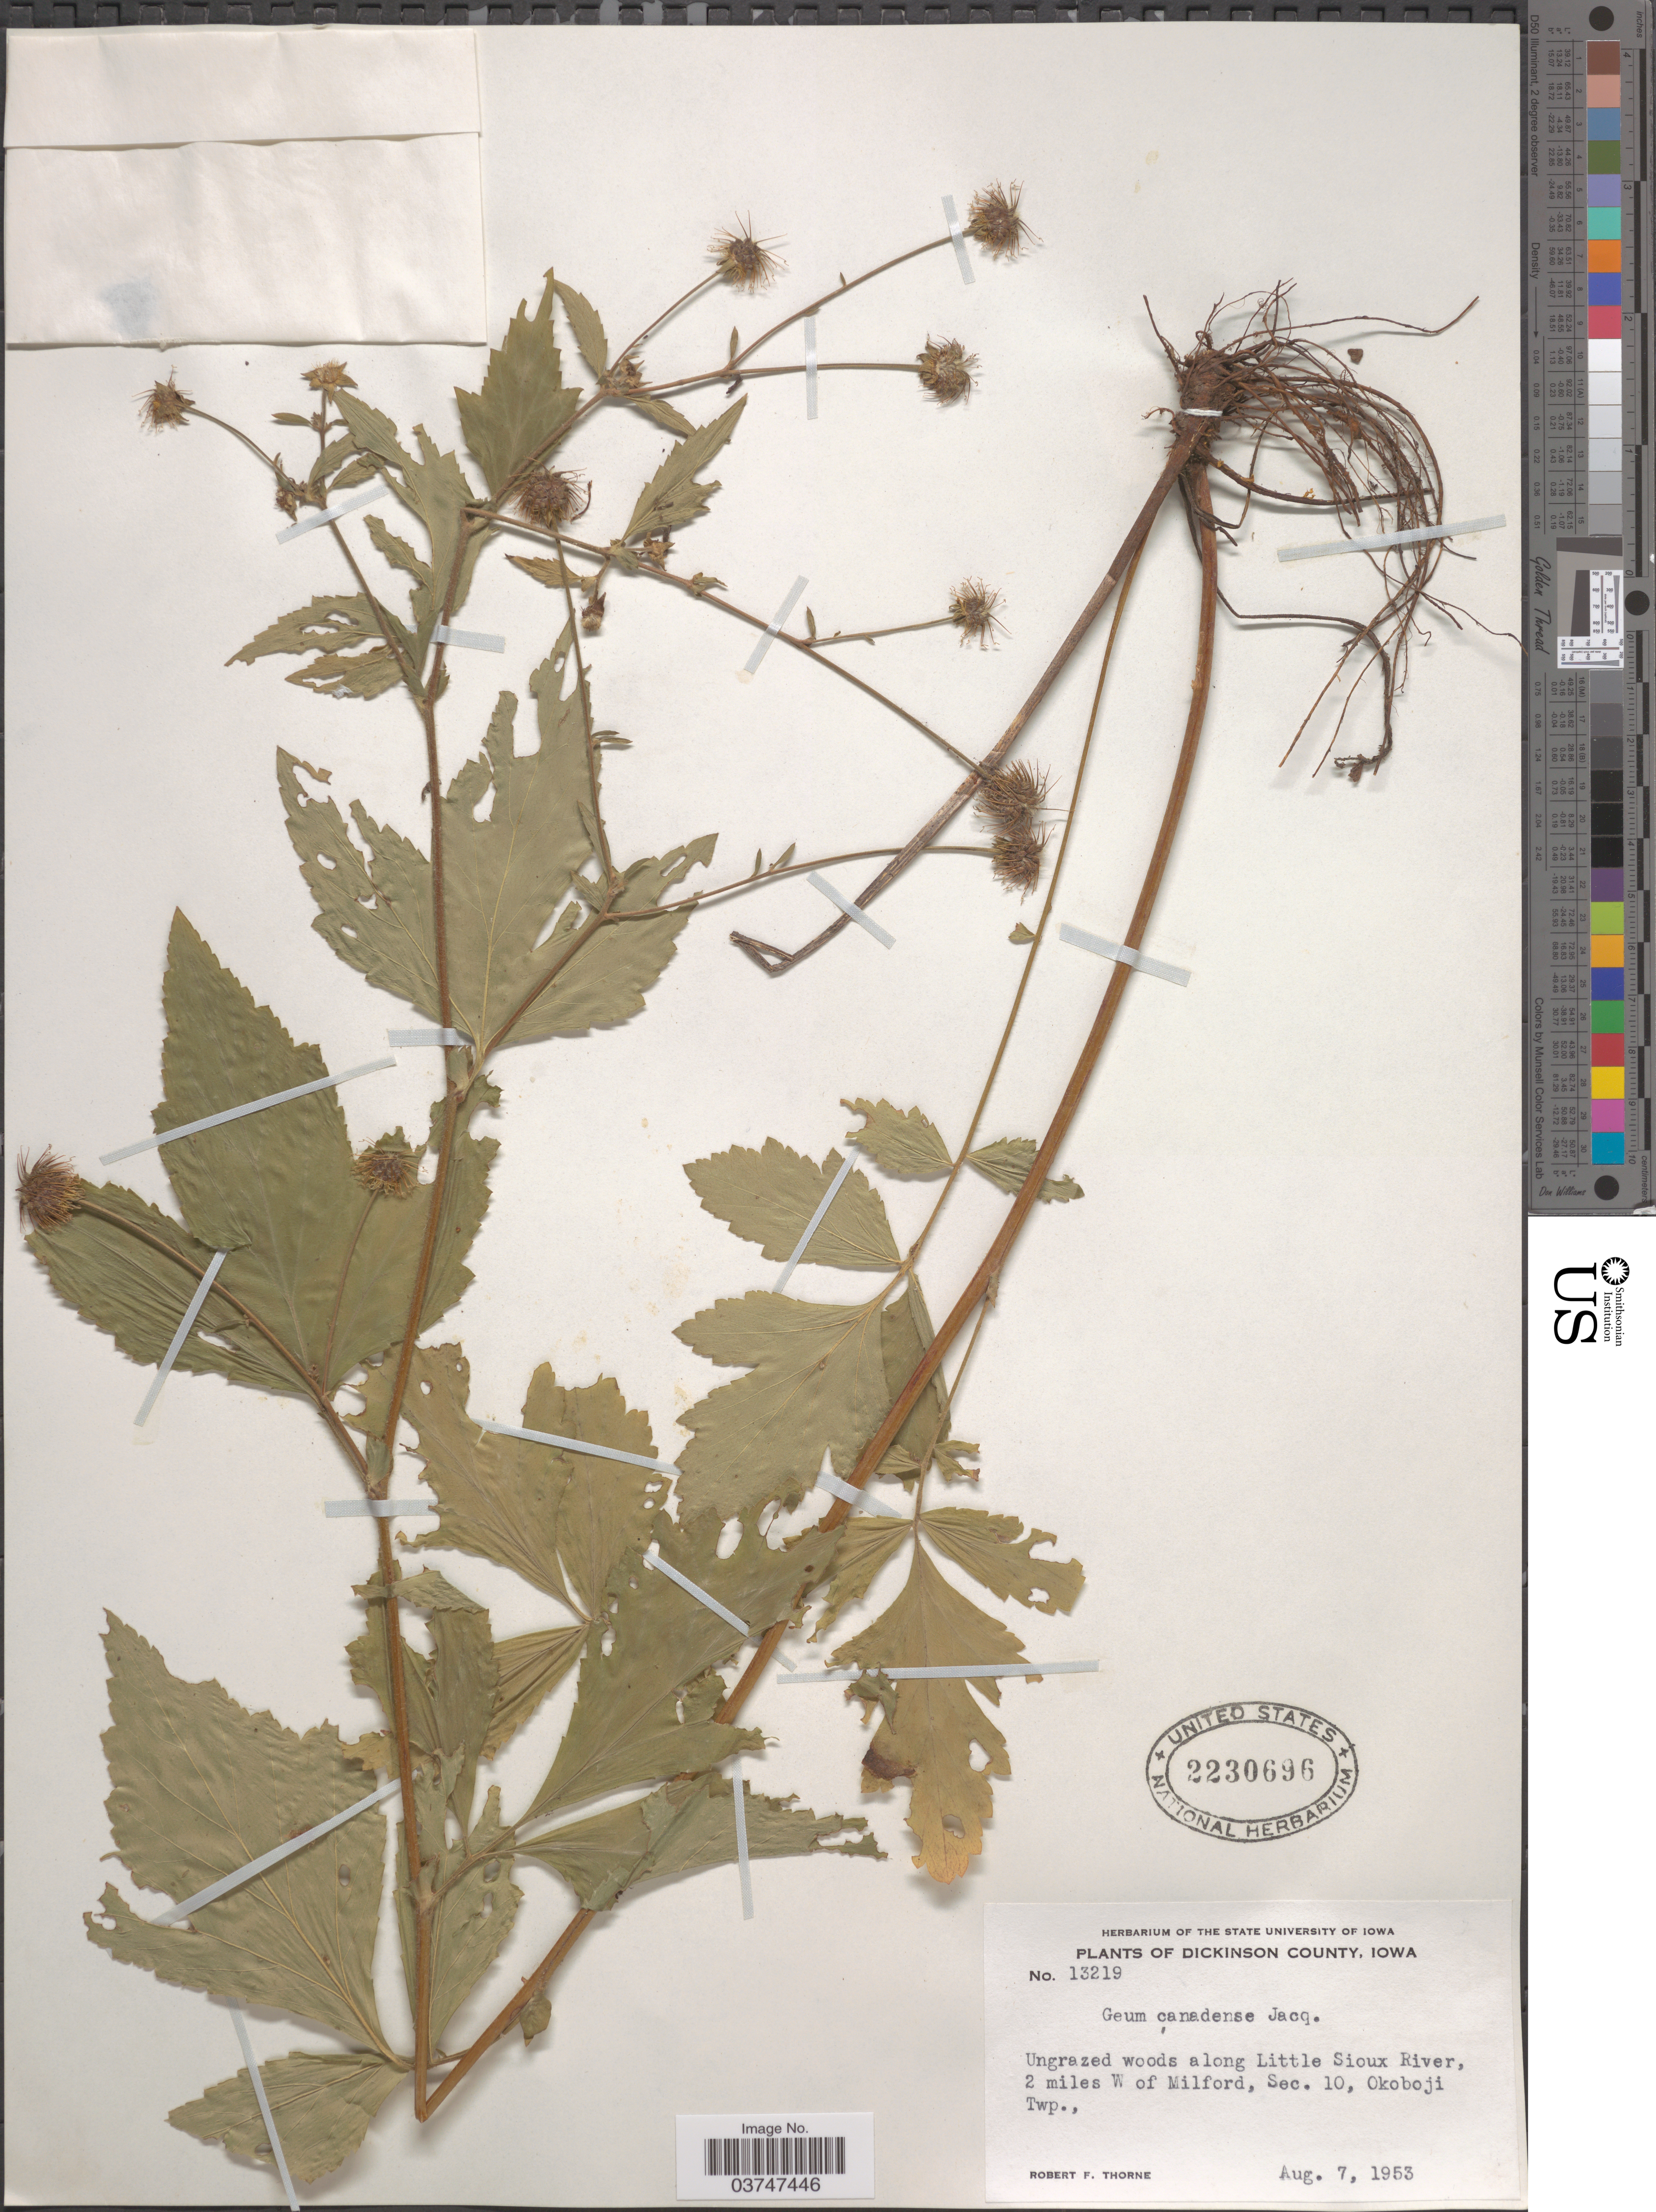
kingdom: Plantae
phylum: Tracheophyta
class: Magnoliopsida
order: Rosales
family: Rosaceae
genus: Geum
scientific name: Geum canadense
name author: Jacq.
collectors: R. F. Thorne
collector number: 13219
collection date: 1953-08-07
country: United States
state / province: Iowa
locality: Dickinson County. Ungrazed woods along Little Sioux River, 2 miles W of Milford, Sec. 10, Okoboji Twp.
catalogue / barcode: US 2230696